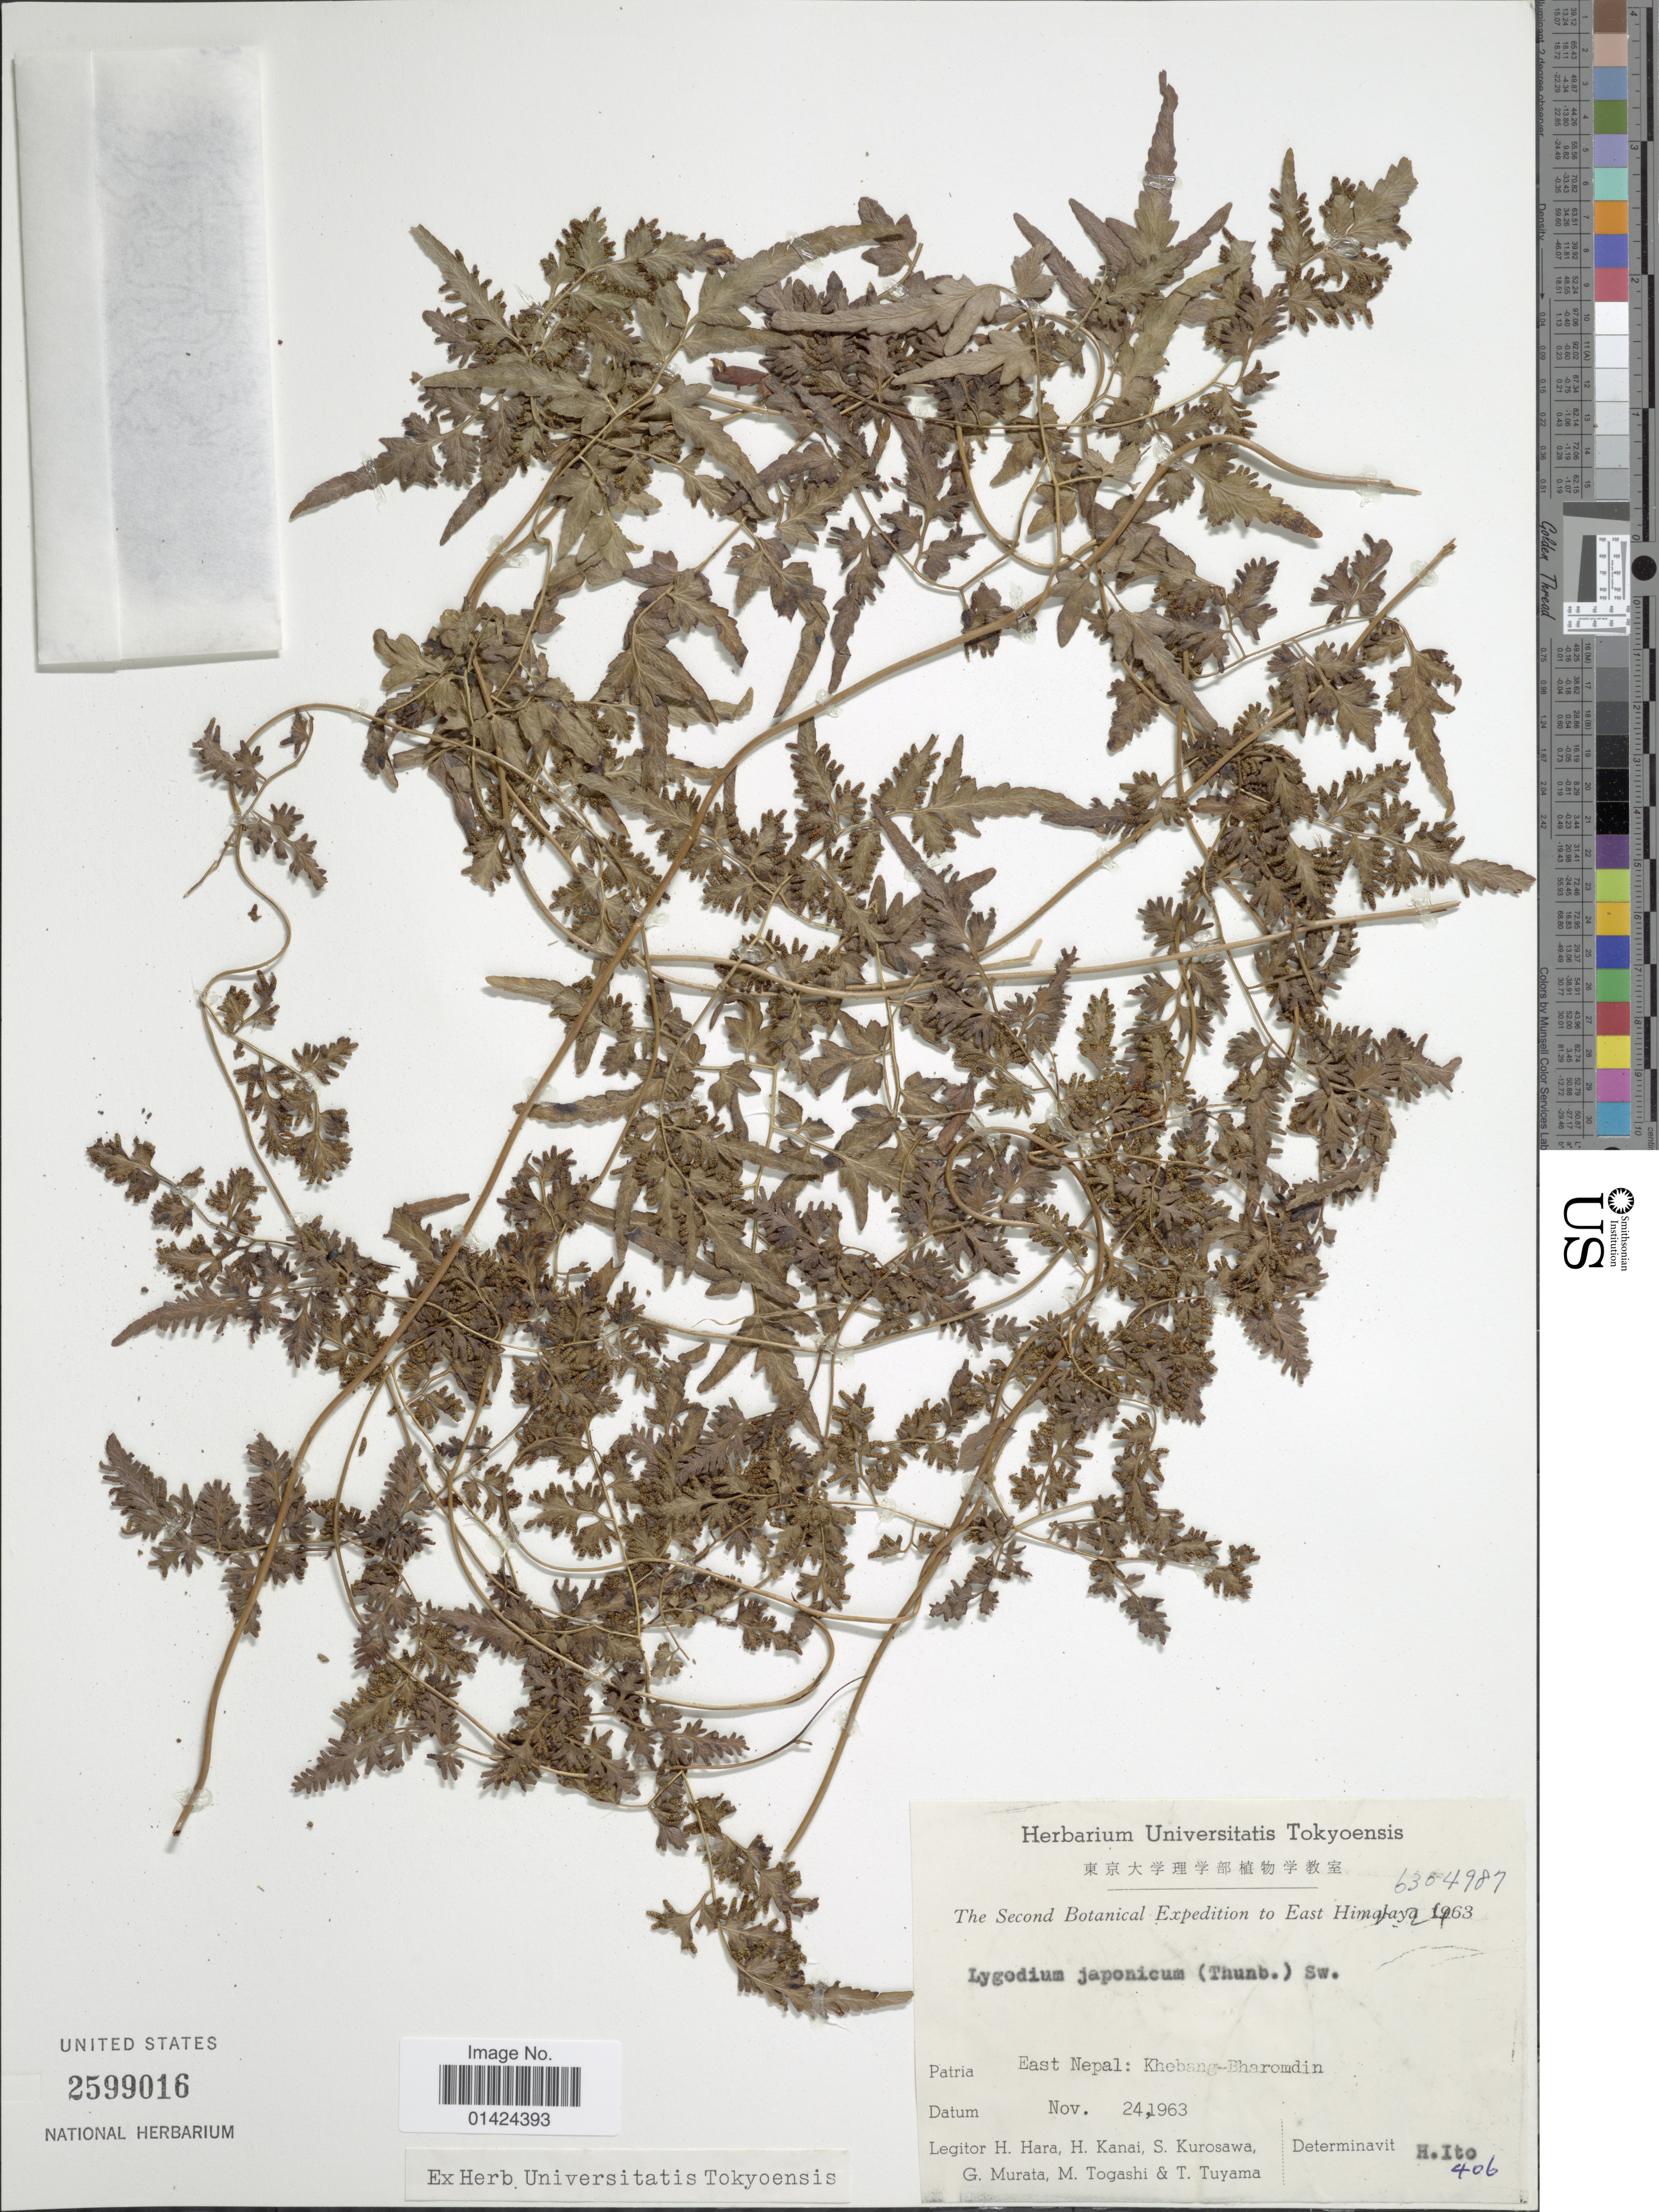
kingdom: Plantae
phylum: Tracheophyta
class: Polypodiopsida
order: Schizaeales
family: Lygodiaceae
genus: Lygodium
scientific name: Lygodium japonicum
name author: (Thunb.) Sw.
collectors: H. Hara, H. Kanai, S. Kurosawa, G. Murata & et al.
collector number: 6304987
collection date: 1963-11-24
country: Nepal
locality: East Nepal: Khebang-Bharomdin.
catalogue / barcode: US 2599016